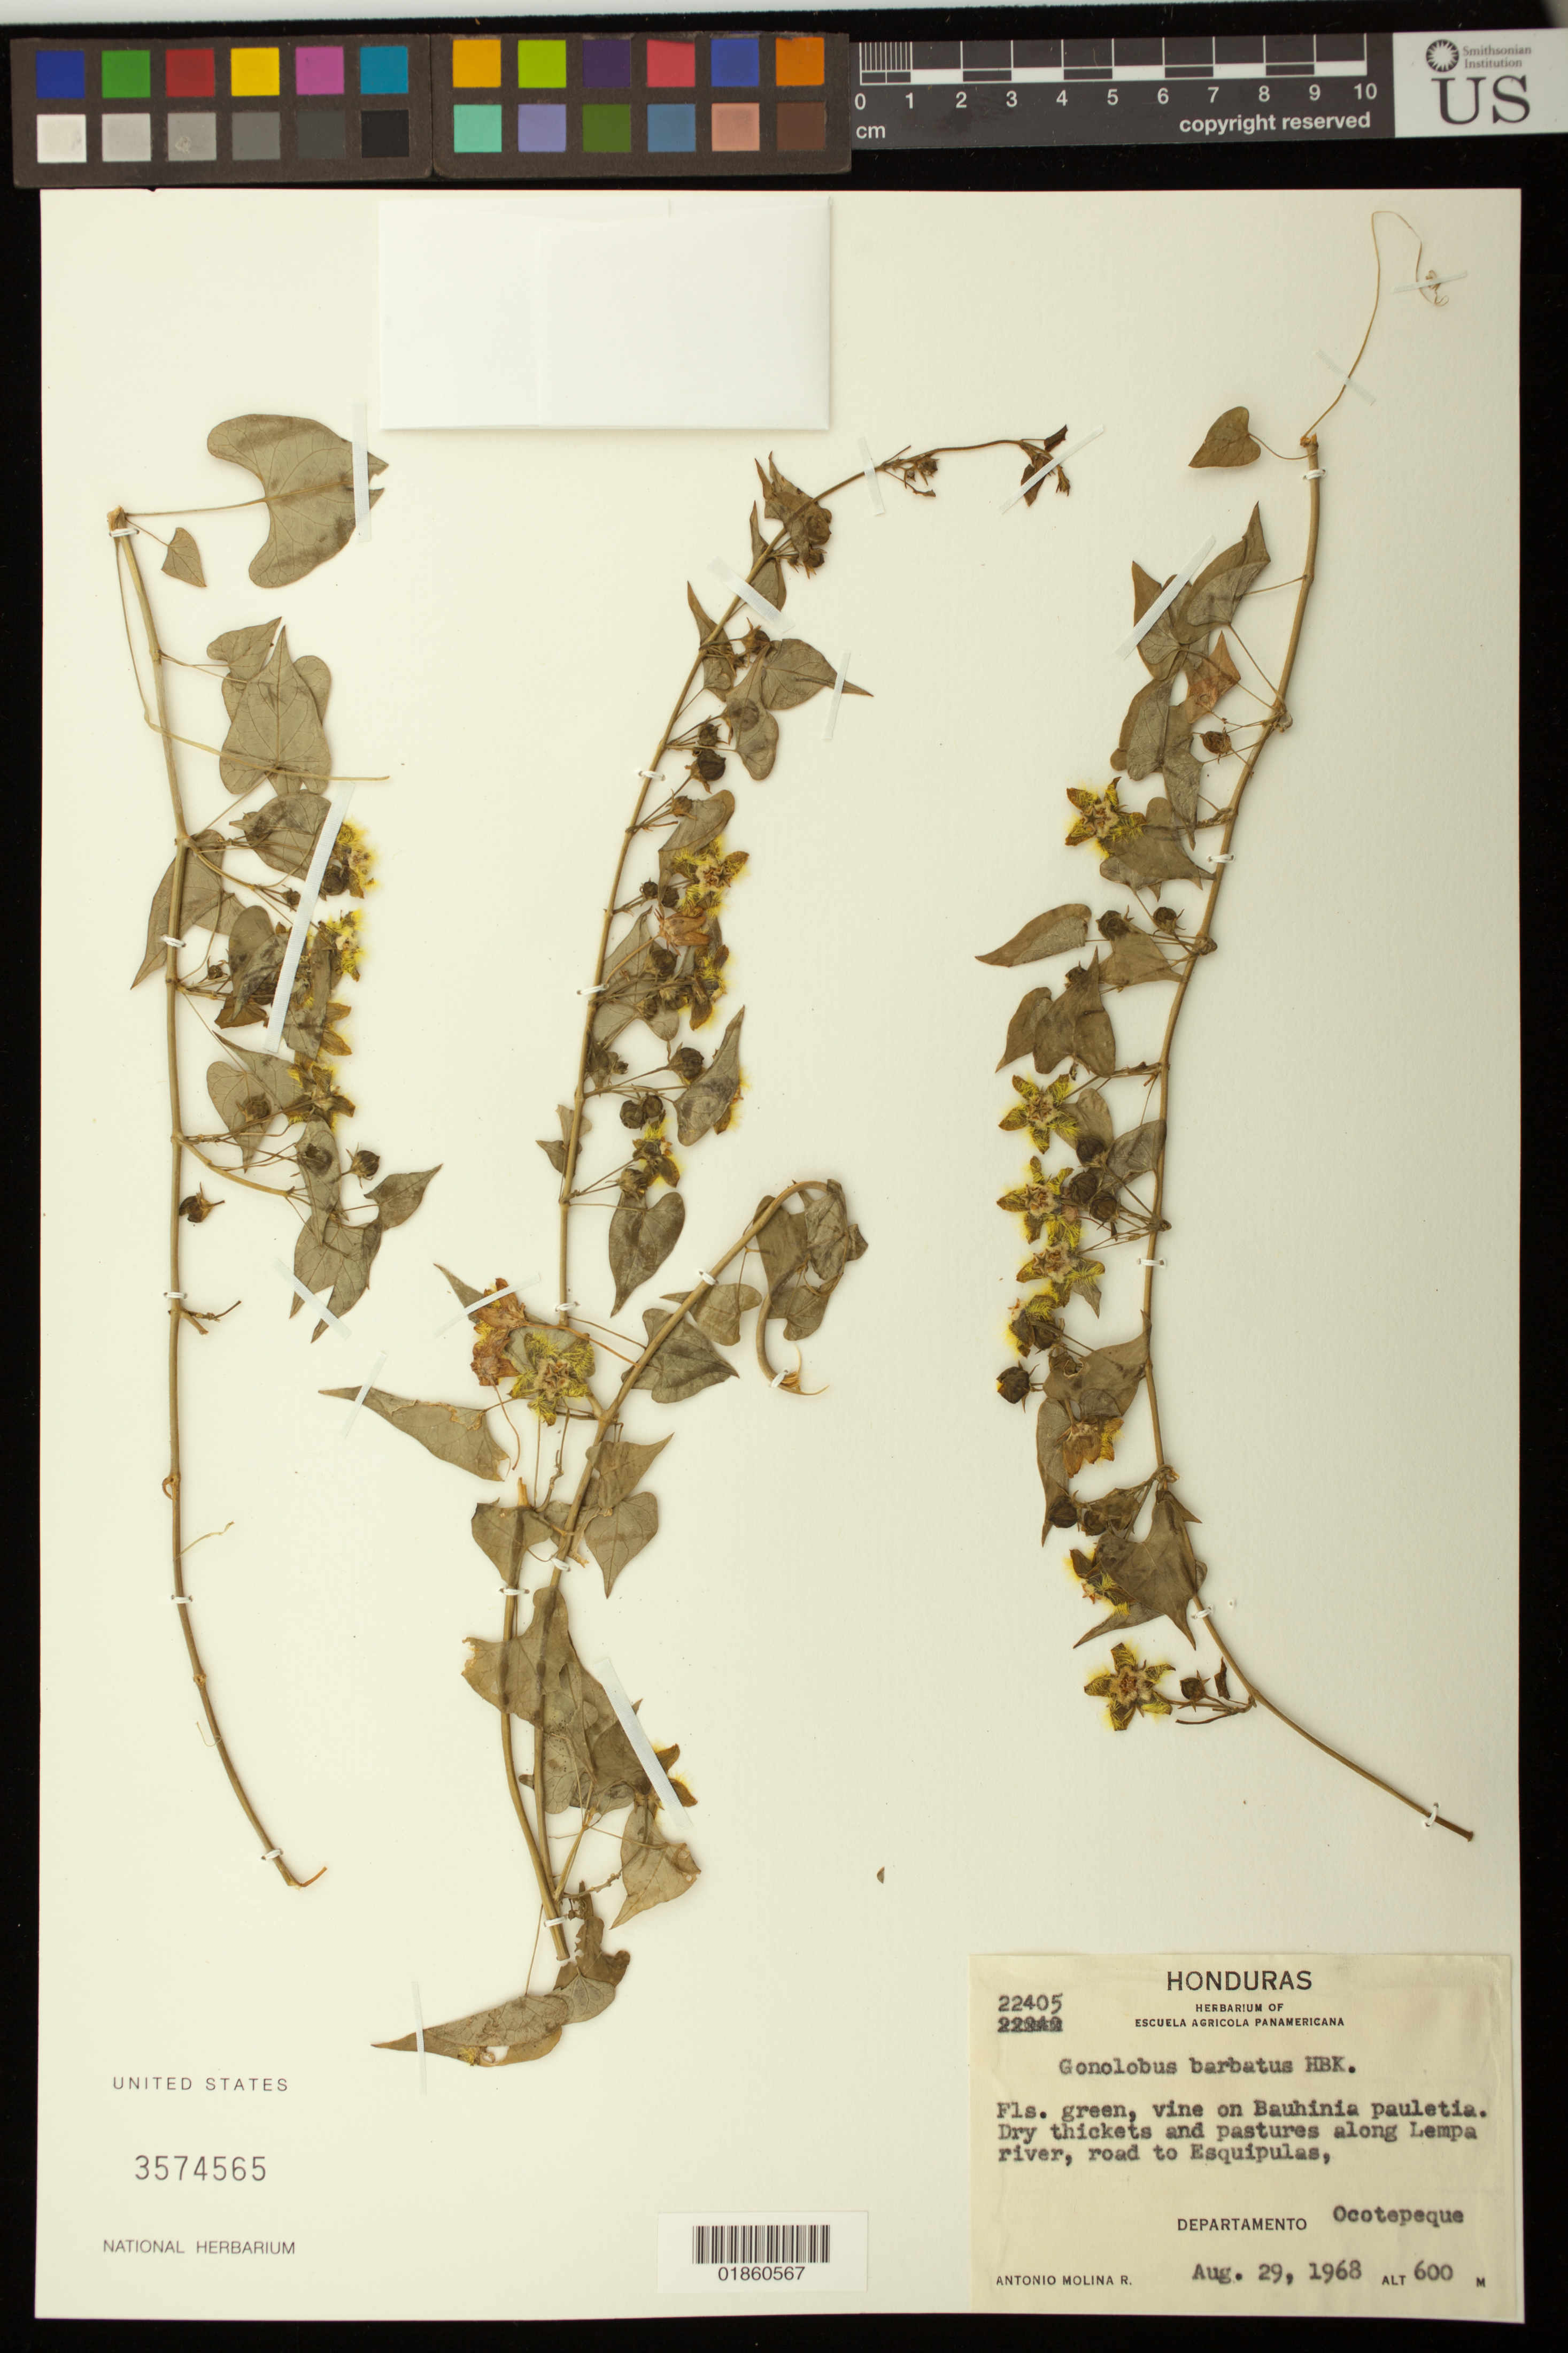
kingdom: Plantae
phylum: Tracheophyta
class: Magnoliopsida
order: Gentianales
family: Apocynaceae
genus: Gonolobus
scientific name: Gonolobus barbatus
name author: Kunth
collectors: A. Molina R.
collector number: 22405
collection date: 1968-08-29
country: Honduras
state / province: Ocotepeque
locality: Along Lempa river, road to Esquipulas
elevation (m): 600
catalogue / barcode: US 3574565